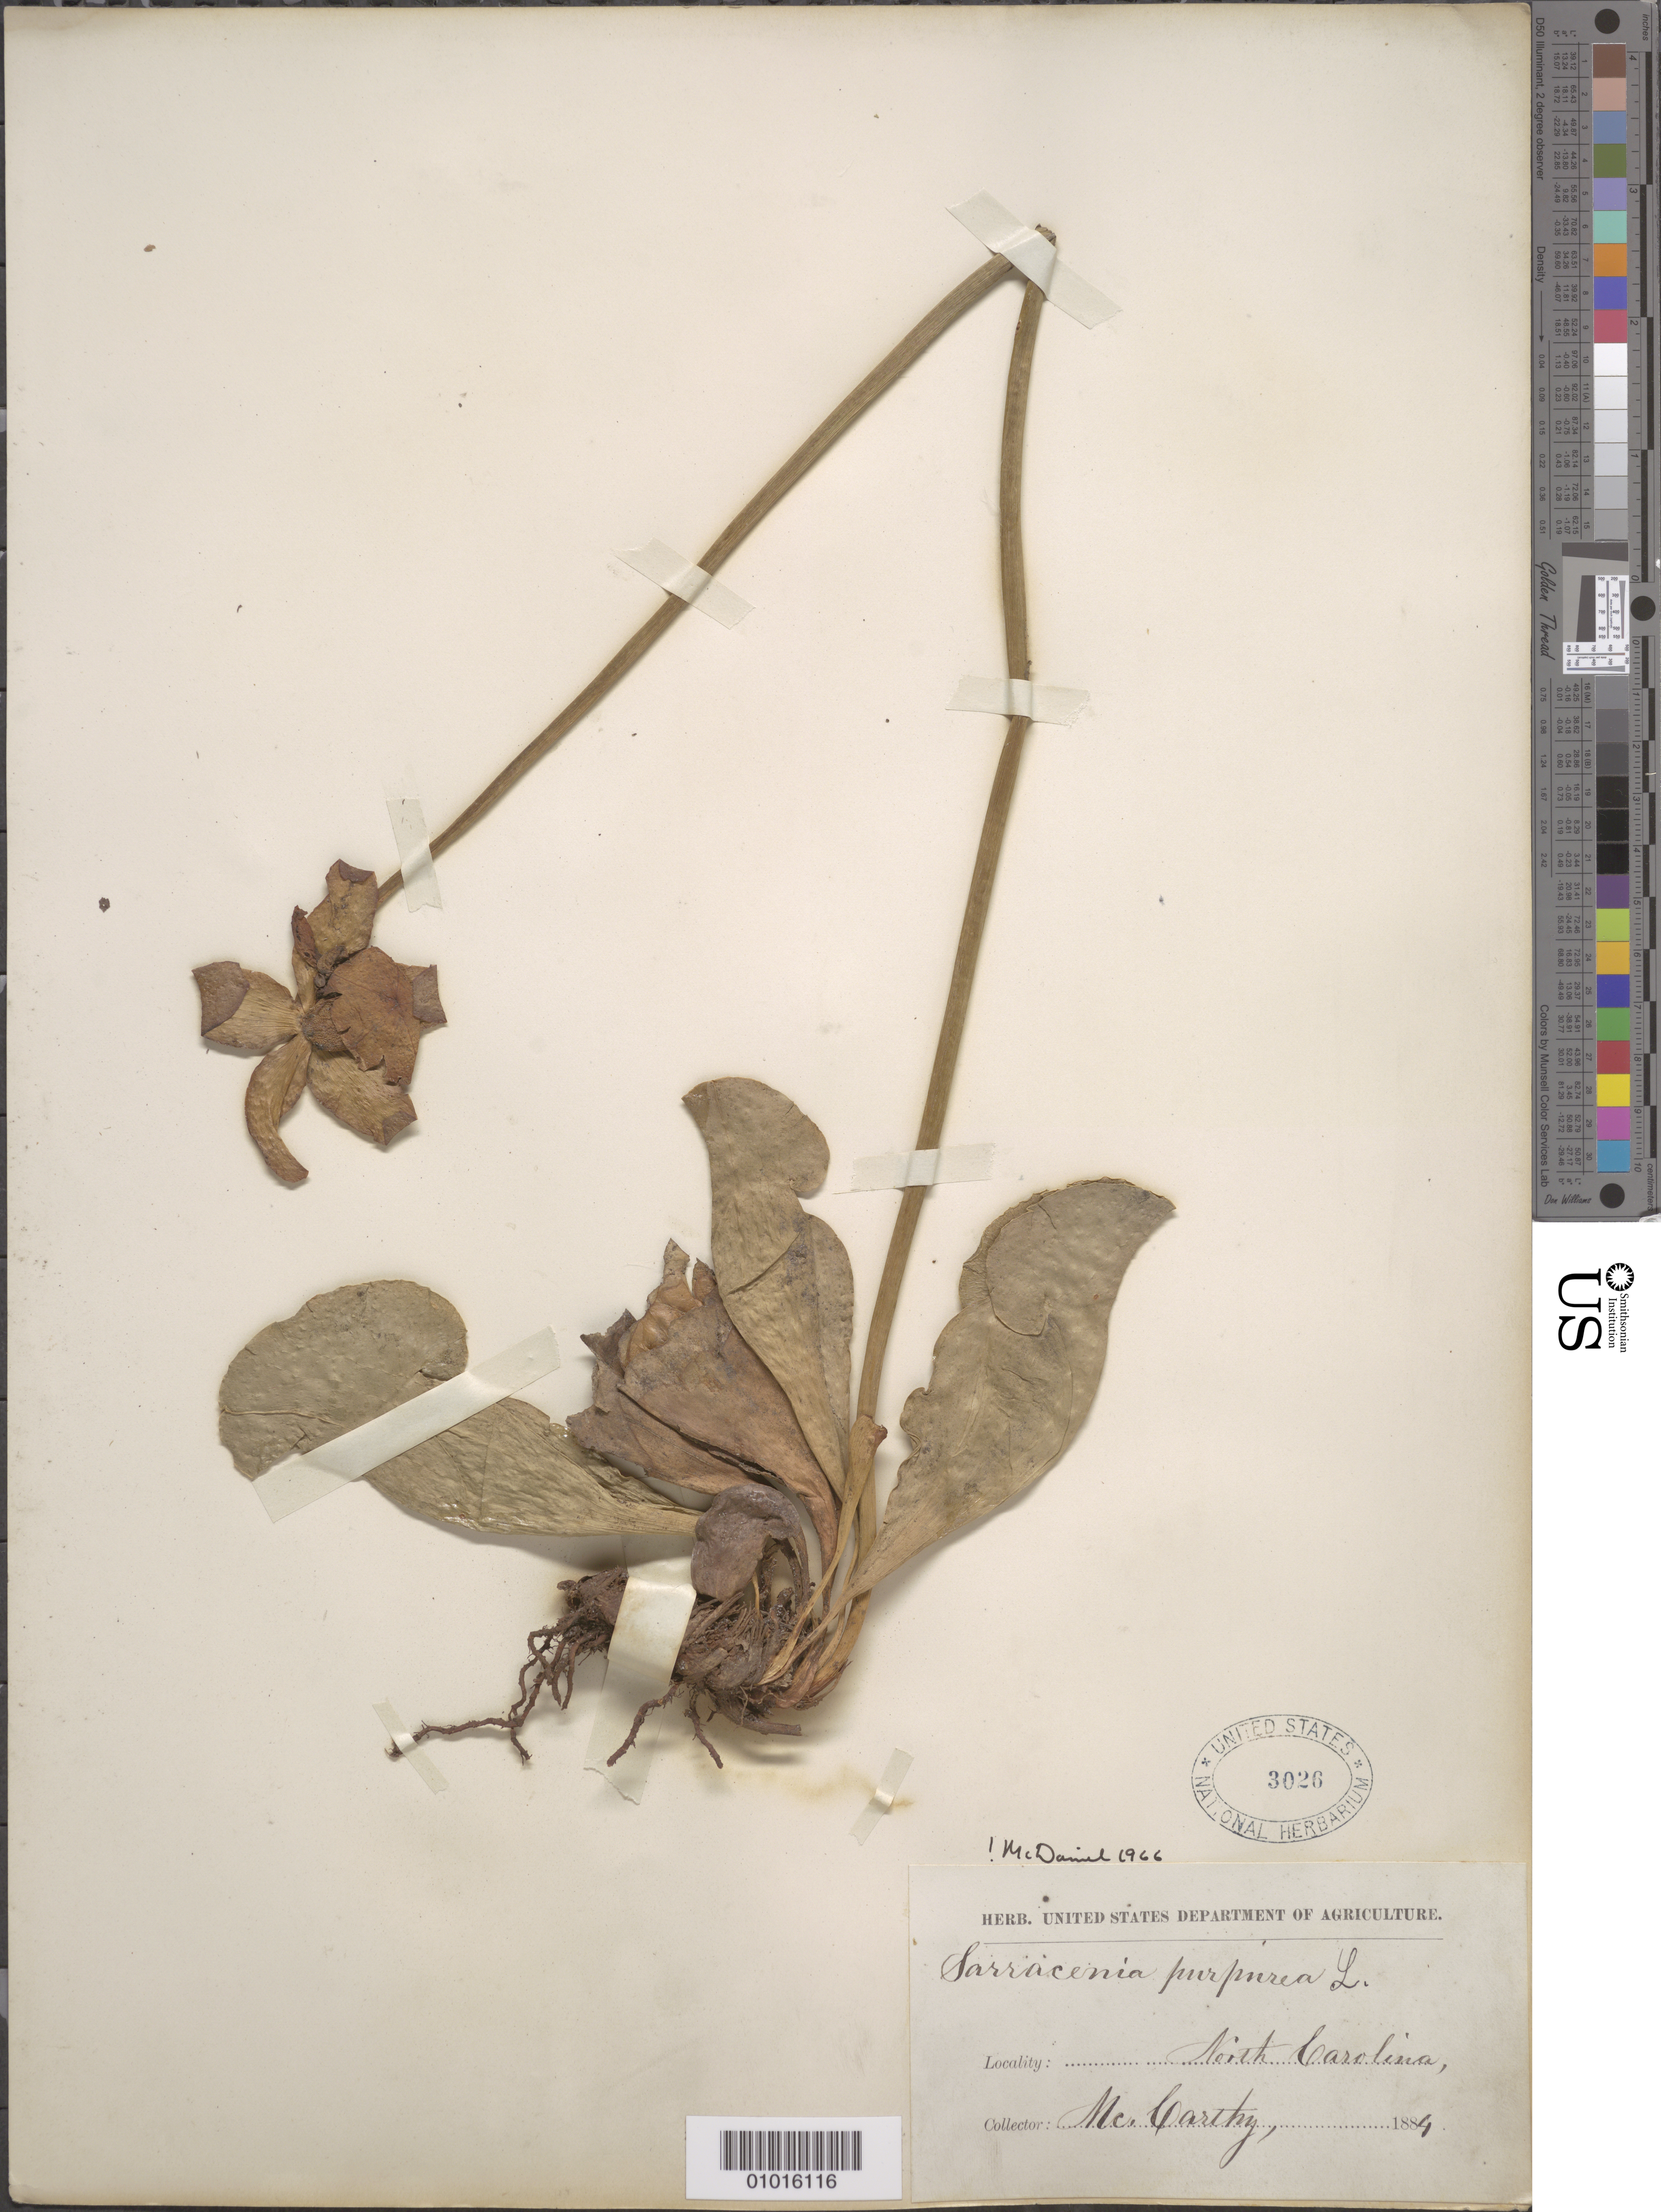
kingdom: Plantae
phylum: Tracheophyta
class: Magnoliopsida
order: Ericales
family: Sarraceniaceae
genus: Sarracenia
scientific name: Sarracenia purpurea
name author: L.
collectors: -. McCarthy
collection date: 1884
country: United States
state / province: North Carolina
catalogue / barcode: US 3026